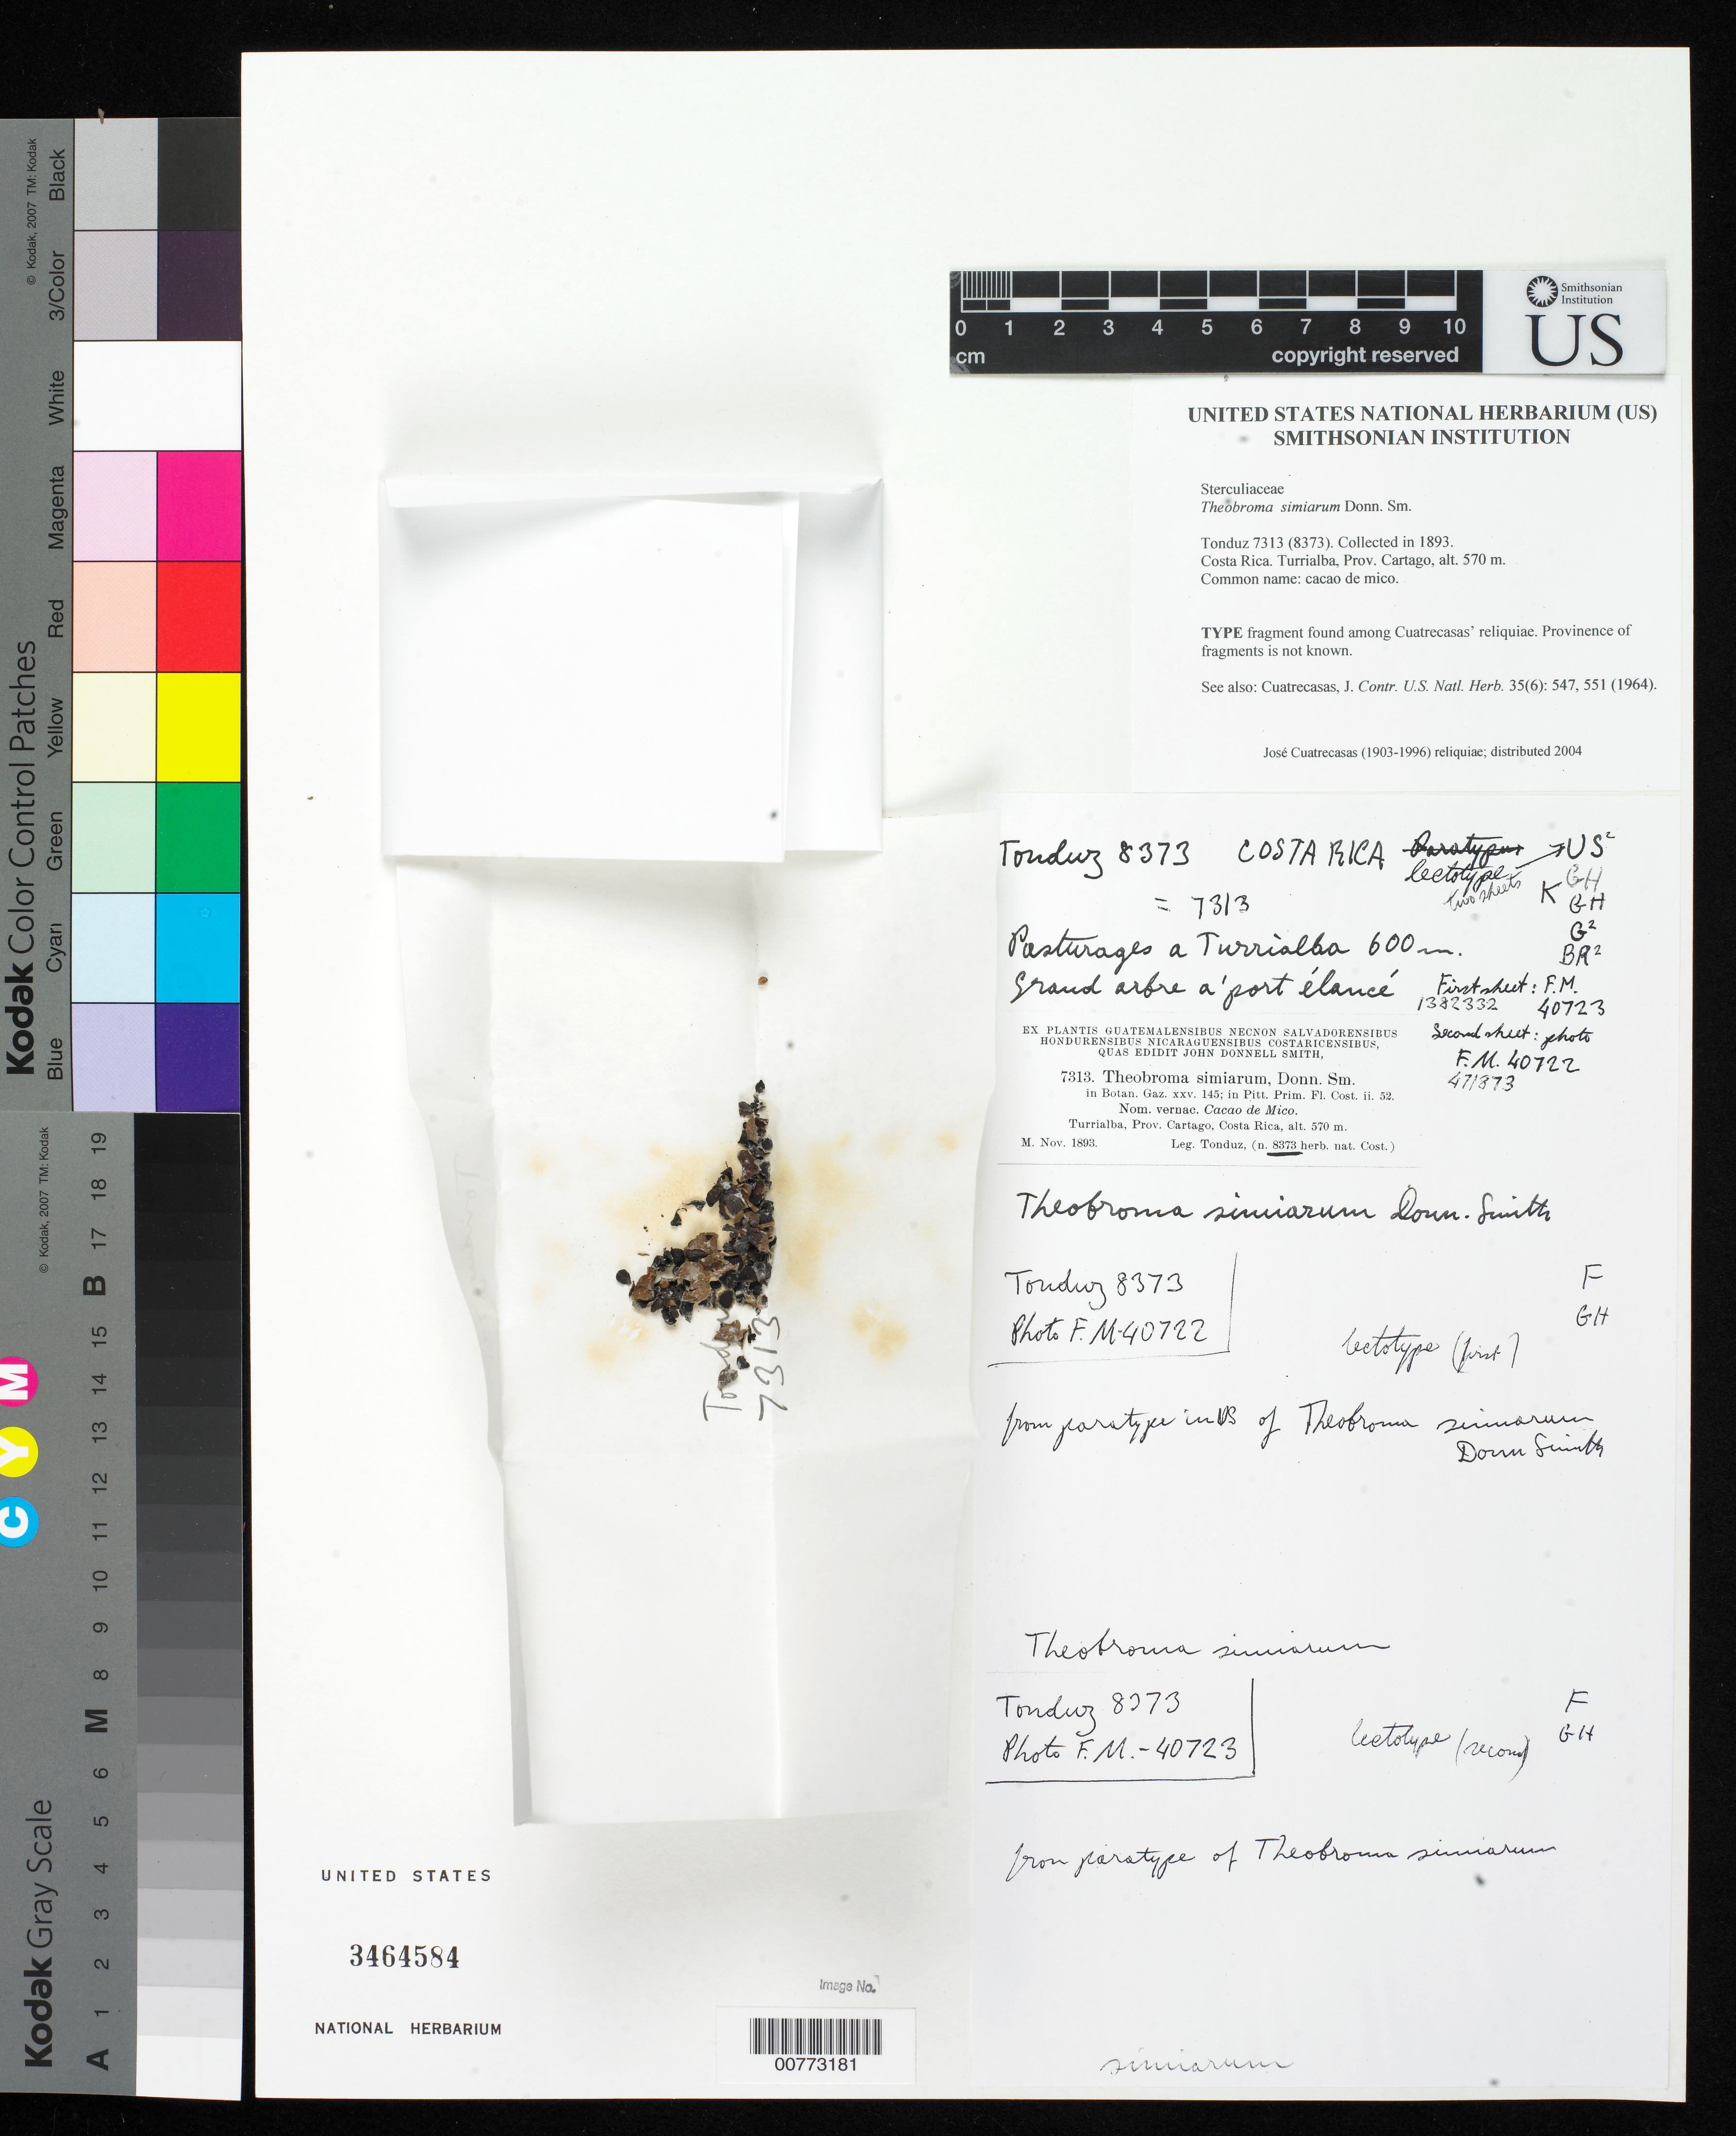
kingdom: Plantae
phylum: Tracheophyta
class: Magnoliopsida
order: Malvales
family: Malvaceae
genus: Theobroma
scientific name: Theobroma simiarum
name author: Donn. Sm.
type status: Isolectotype; Syntype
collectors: A. Tonduz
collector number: Herb. Nac. Costaric. 8373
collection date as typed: Nov 1893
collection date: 1893-11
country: Costa Rica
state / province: Cartago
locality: Turrialba.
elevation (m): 570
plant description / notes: Type fragment found among Cuatrecasas' reliquiae, provenance unknown.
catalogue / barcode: US 3464584